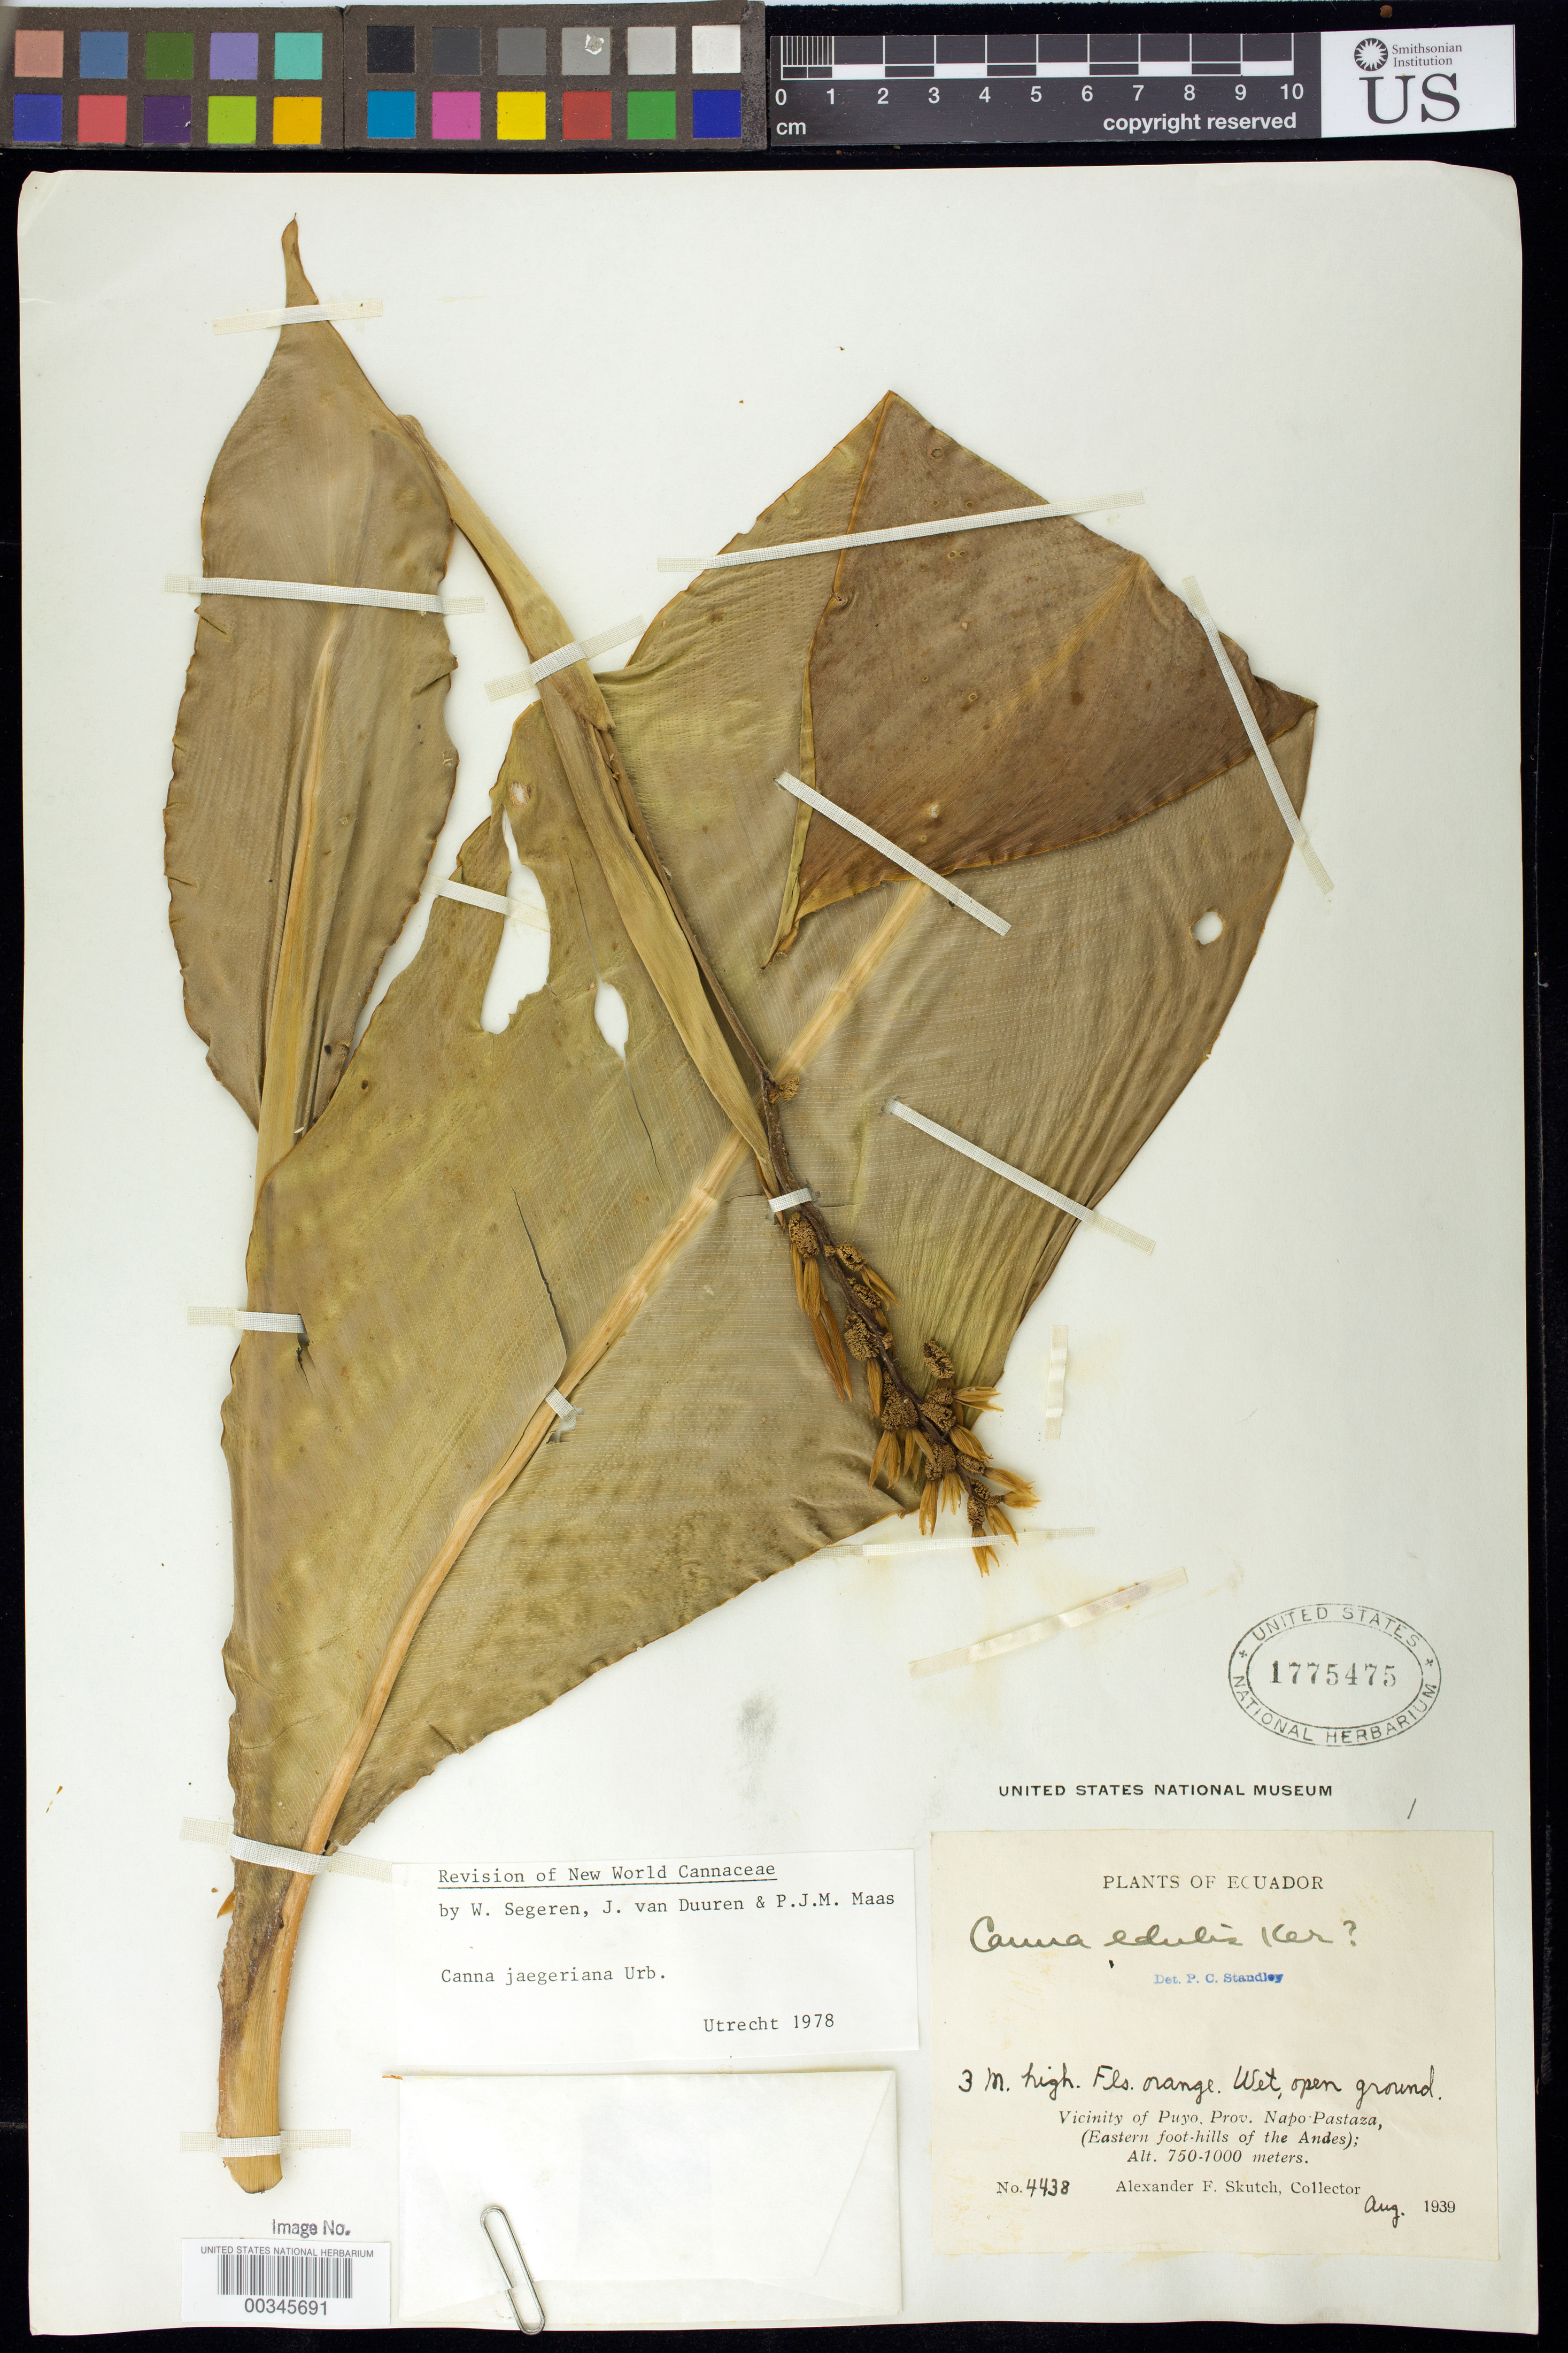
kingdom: Plantae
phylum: Tracheophyta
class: Liliopsida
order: Zingiberales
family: Cannaceae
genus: Canna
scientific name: Canna jaegeriana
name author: Urb.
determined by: Segeren, W.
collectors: A. F. Skutch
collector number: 4438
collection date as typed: Aug 1939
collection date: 1939-08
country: Ecuador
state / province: Pastaza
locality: Vicinity of Puyo, Prov. of Napo-pastaza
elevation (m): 750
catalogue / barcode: US 1775475